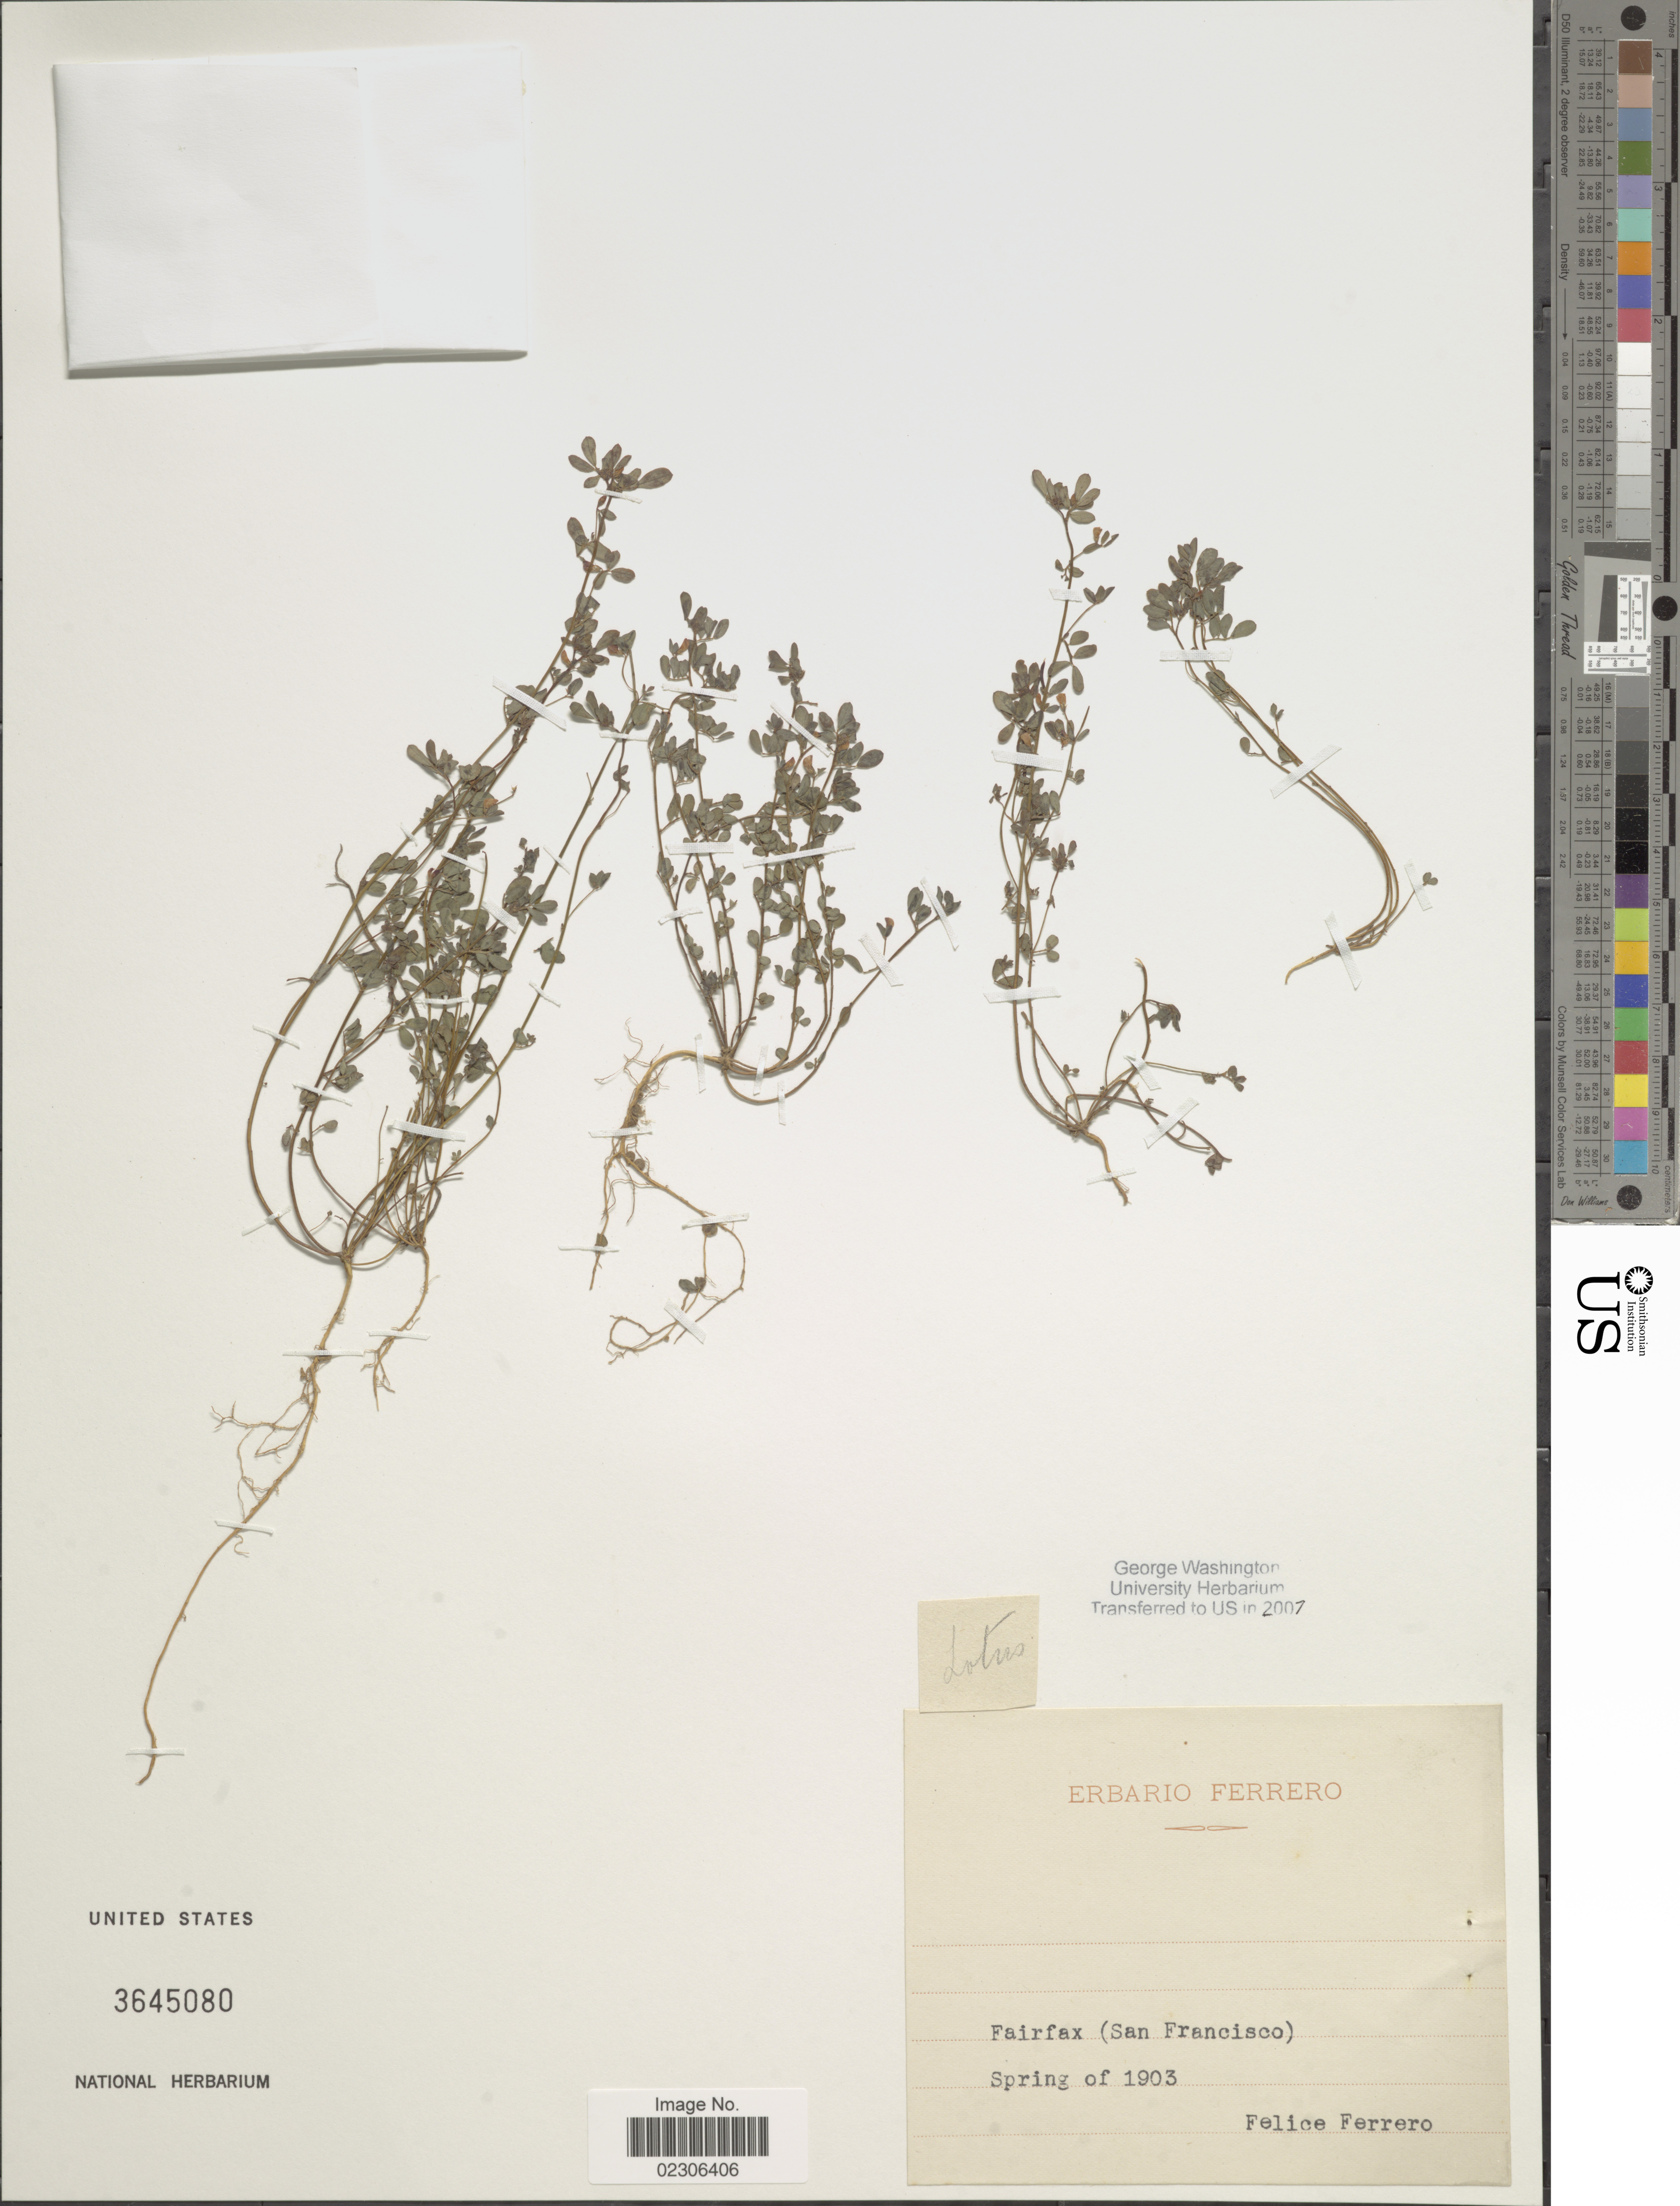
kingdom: Plantae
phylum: Tracheophyta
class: Magnoliopsida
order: Fabales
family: Fabaceae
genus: Lotus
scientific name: Lotus sp.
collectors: F. Ferrero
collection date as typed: Spring of 1903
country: United States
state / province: California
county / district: San Francisco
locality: Fairfax (San Francisco)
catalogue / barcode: US 3645080